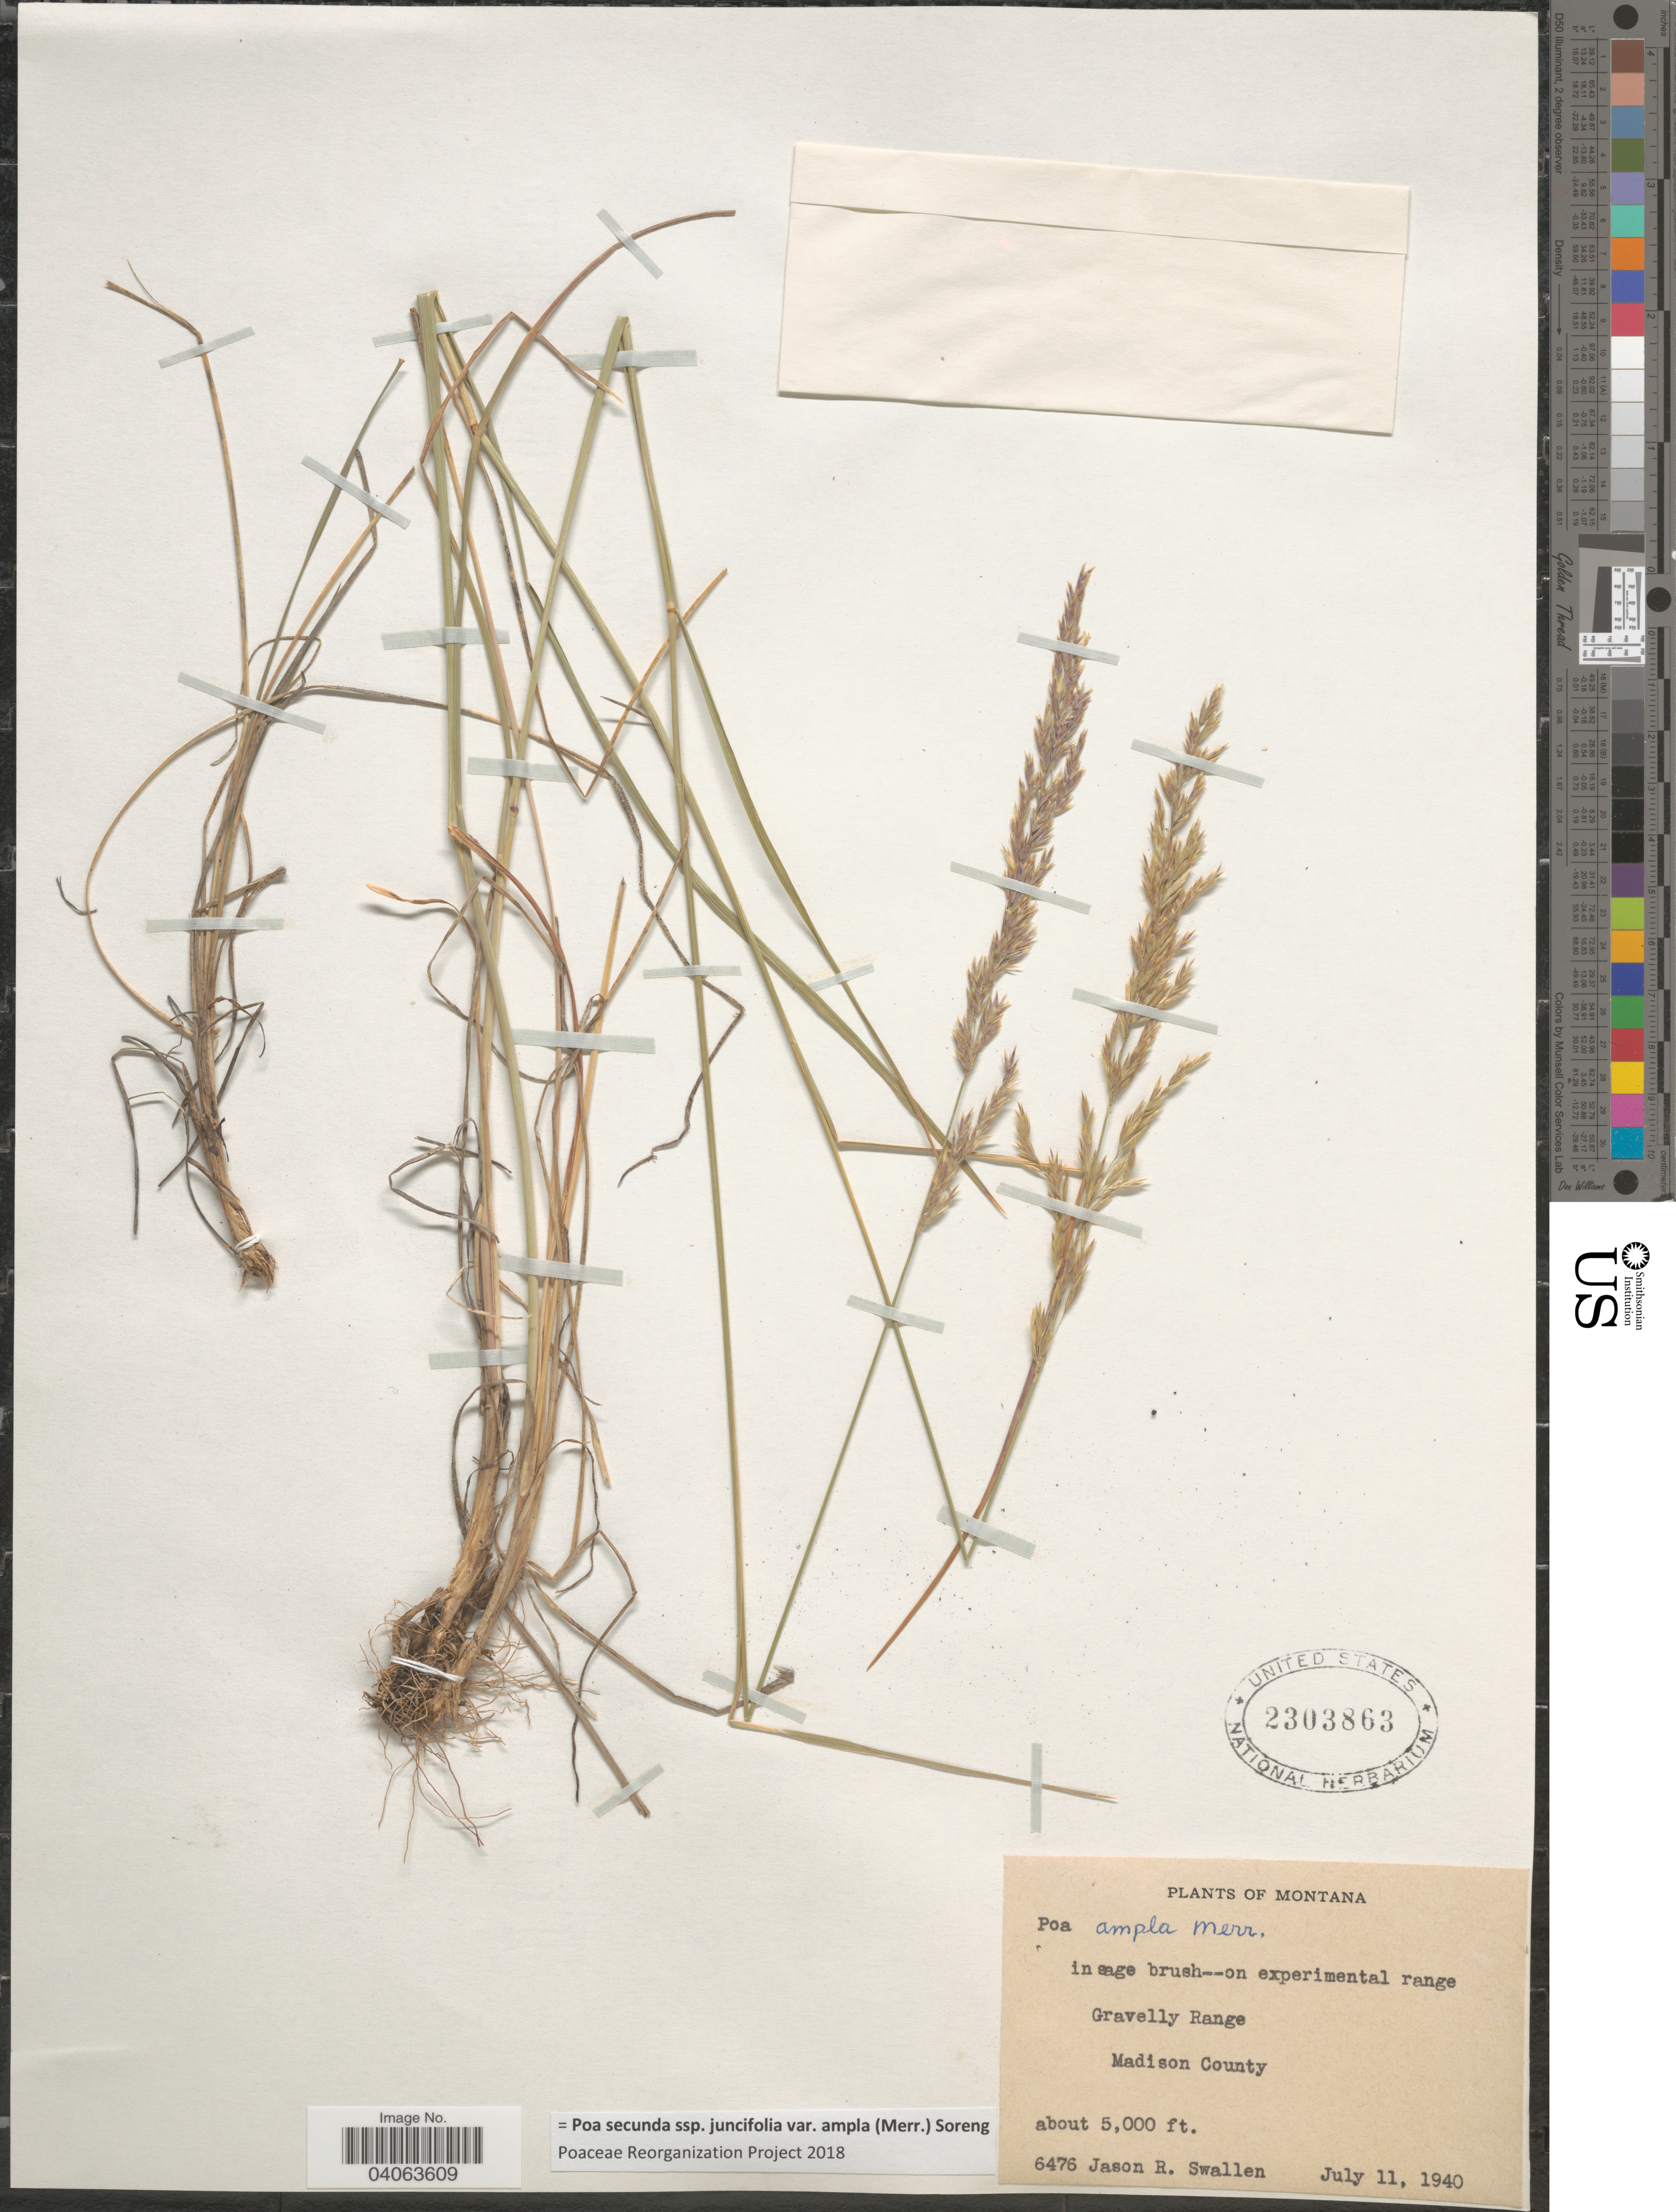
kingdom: Plantae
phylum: Tracheophyta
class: Liliopsida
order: Poales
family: Poaceae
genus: Poa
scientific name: Poa secunda subsp. juncifolia var. ampla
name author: (Merr.) Soreng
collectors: J. R. Swallen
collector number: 6476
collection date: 1940-07-11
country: United States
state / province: Montana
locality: On experimental range, Gravelly Range, Madison County.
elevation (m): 1524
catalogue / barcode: US 2303863